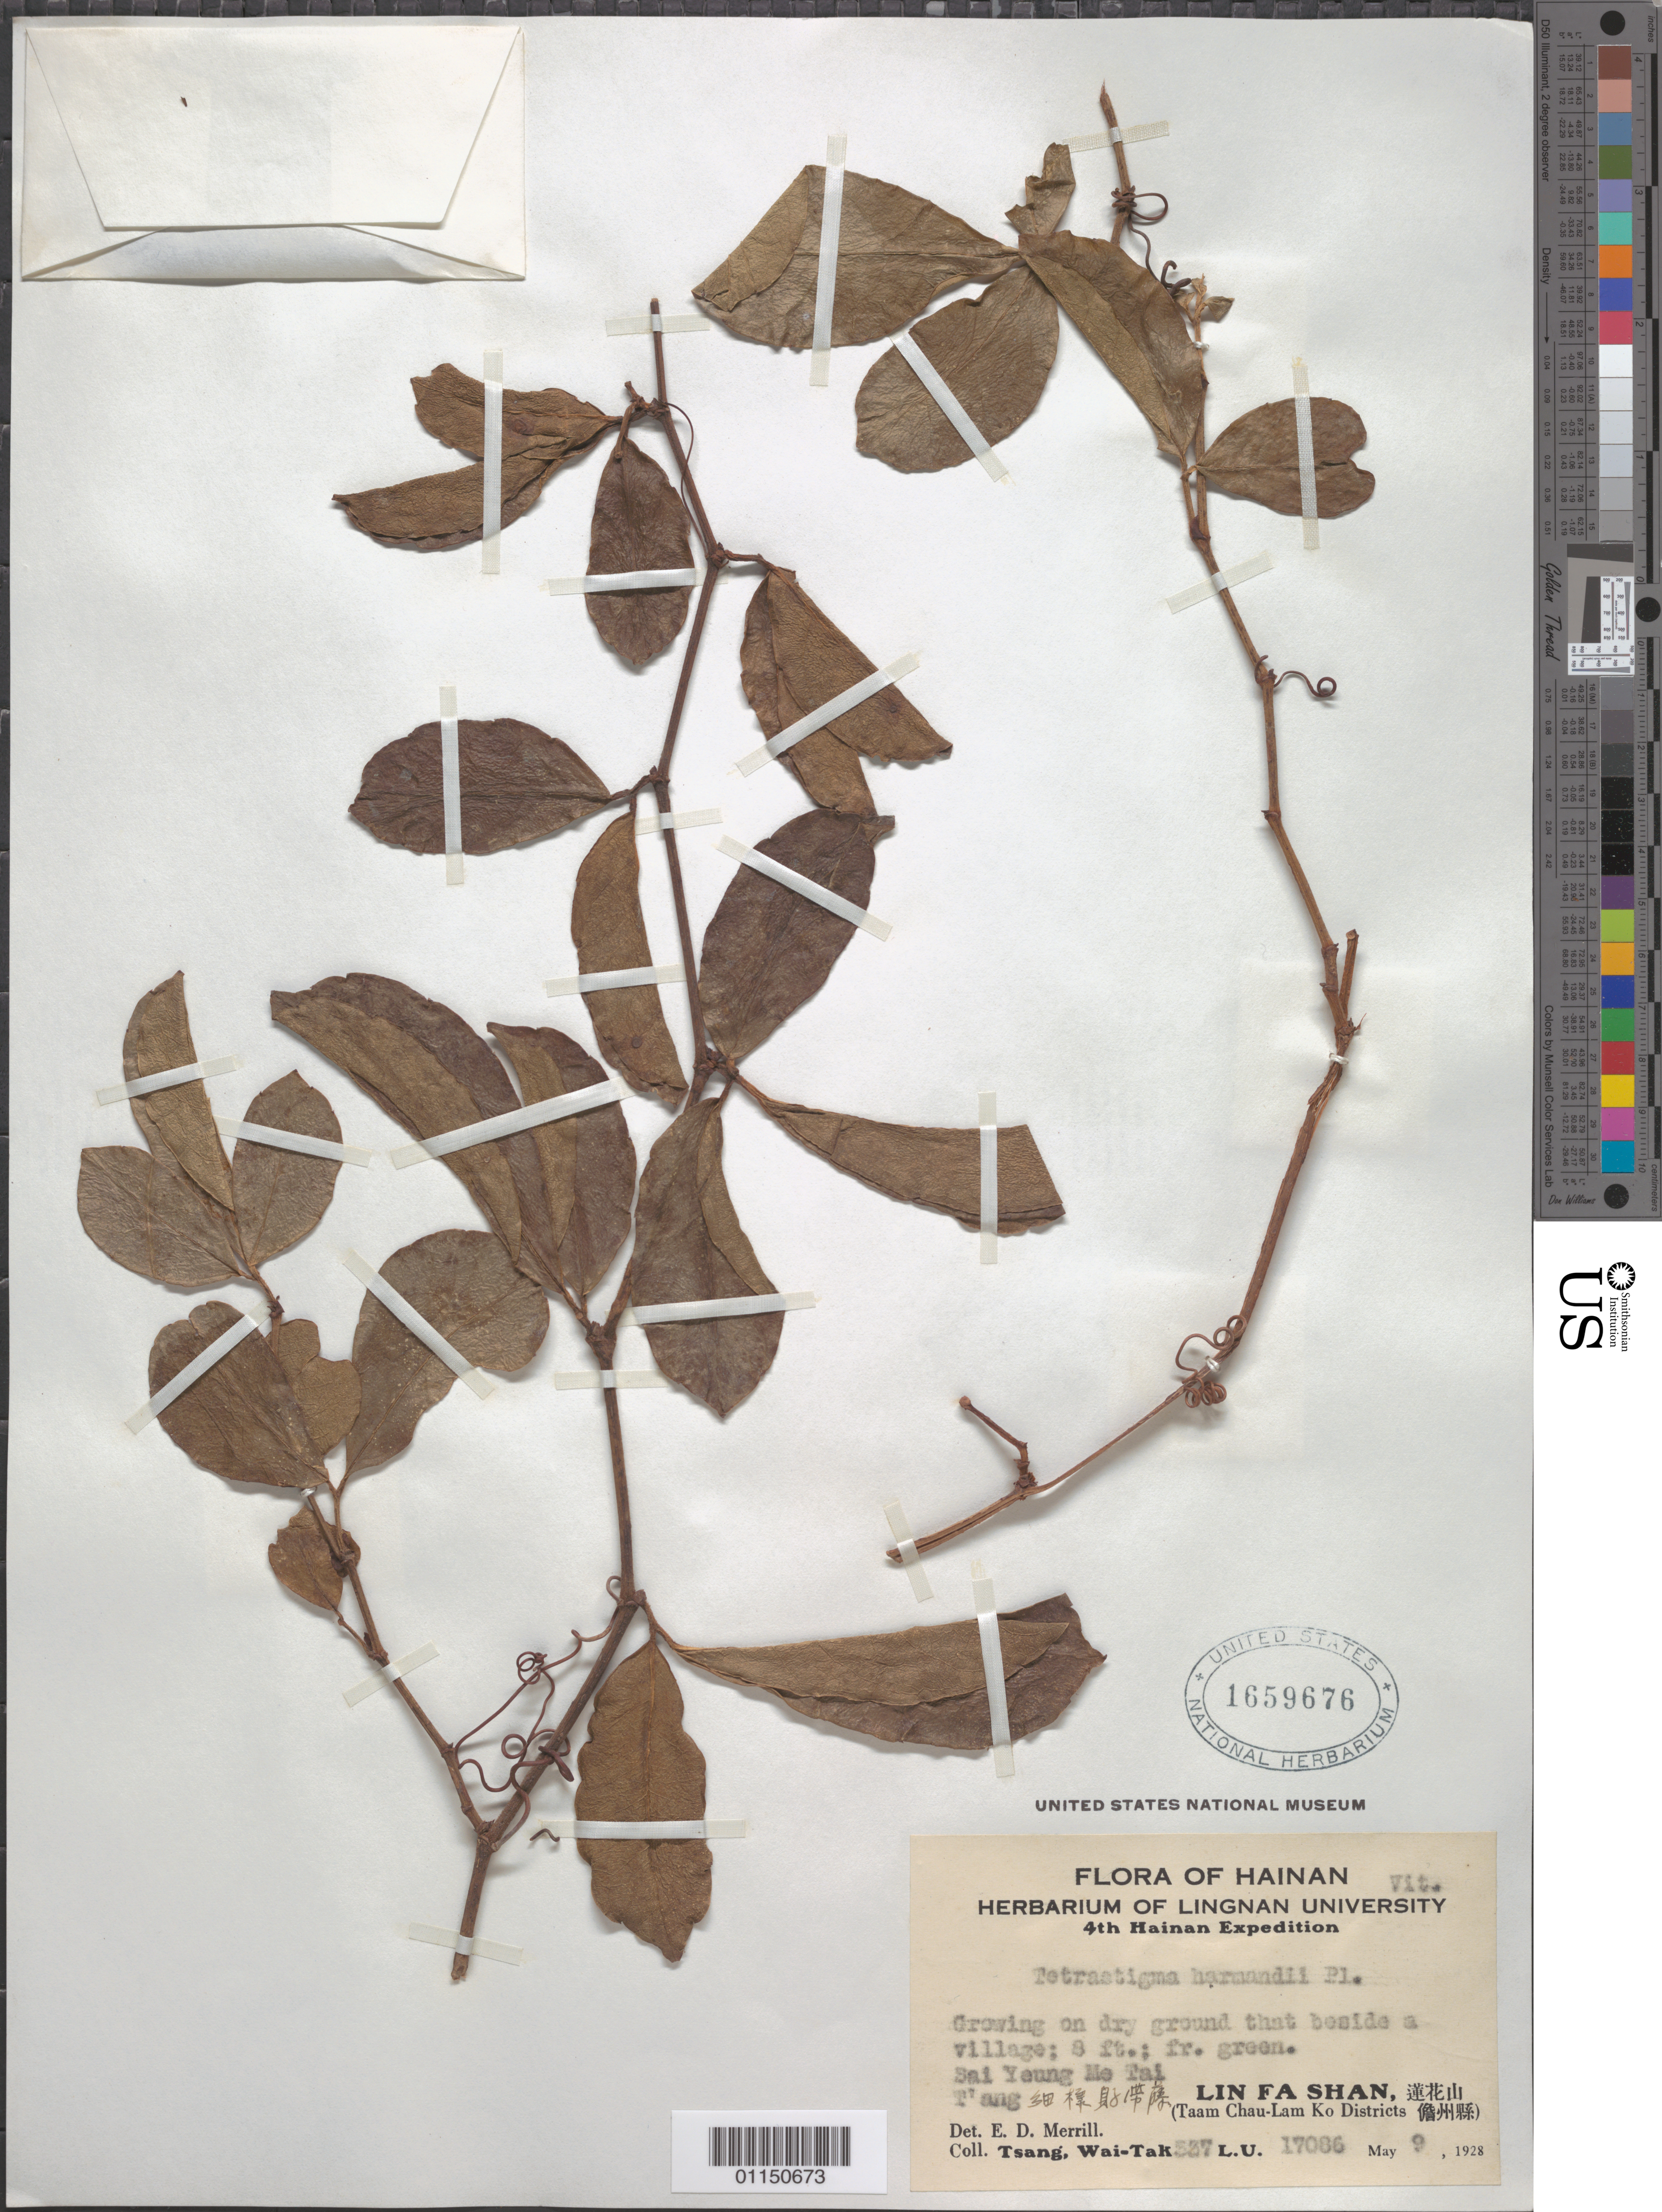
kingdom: Plantae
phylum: Tracheophyta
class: Magnoliopsida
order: Vitales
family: Vitaceae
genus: Tetrastigma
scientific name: Tetrastigma harmandii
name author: Planch.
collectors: W. T. Tsang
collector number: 337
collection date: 1928-05-09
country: China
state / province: Hainan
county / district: Taam Chau-Lam Ko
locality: Lin Fa Shan.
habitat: Growing on dry ground that beside a village.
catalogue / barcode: US 1659676